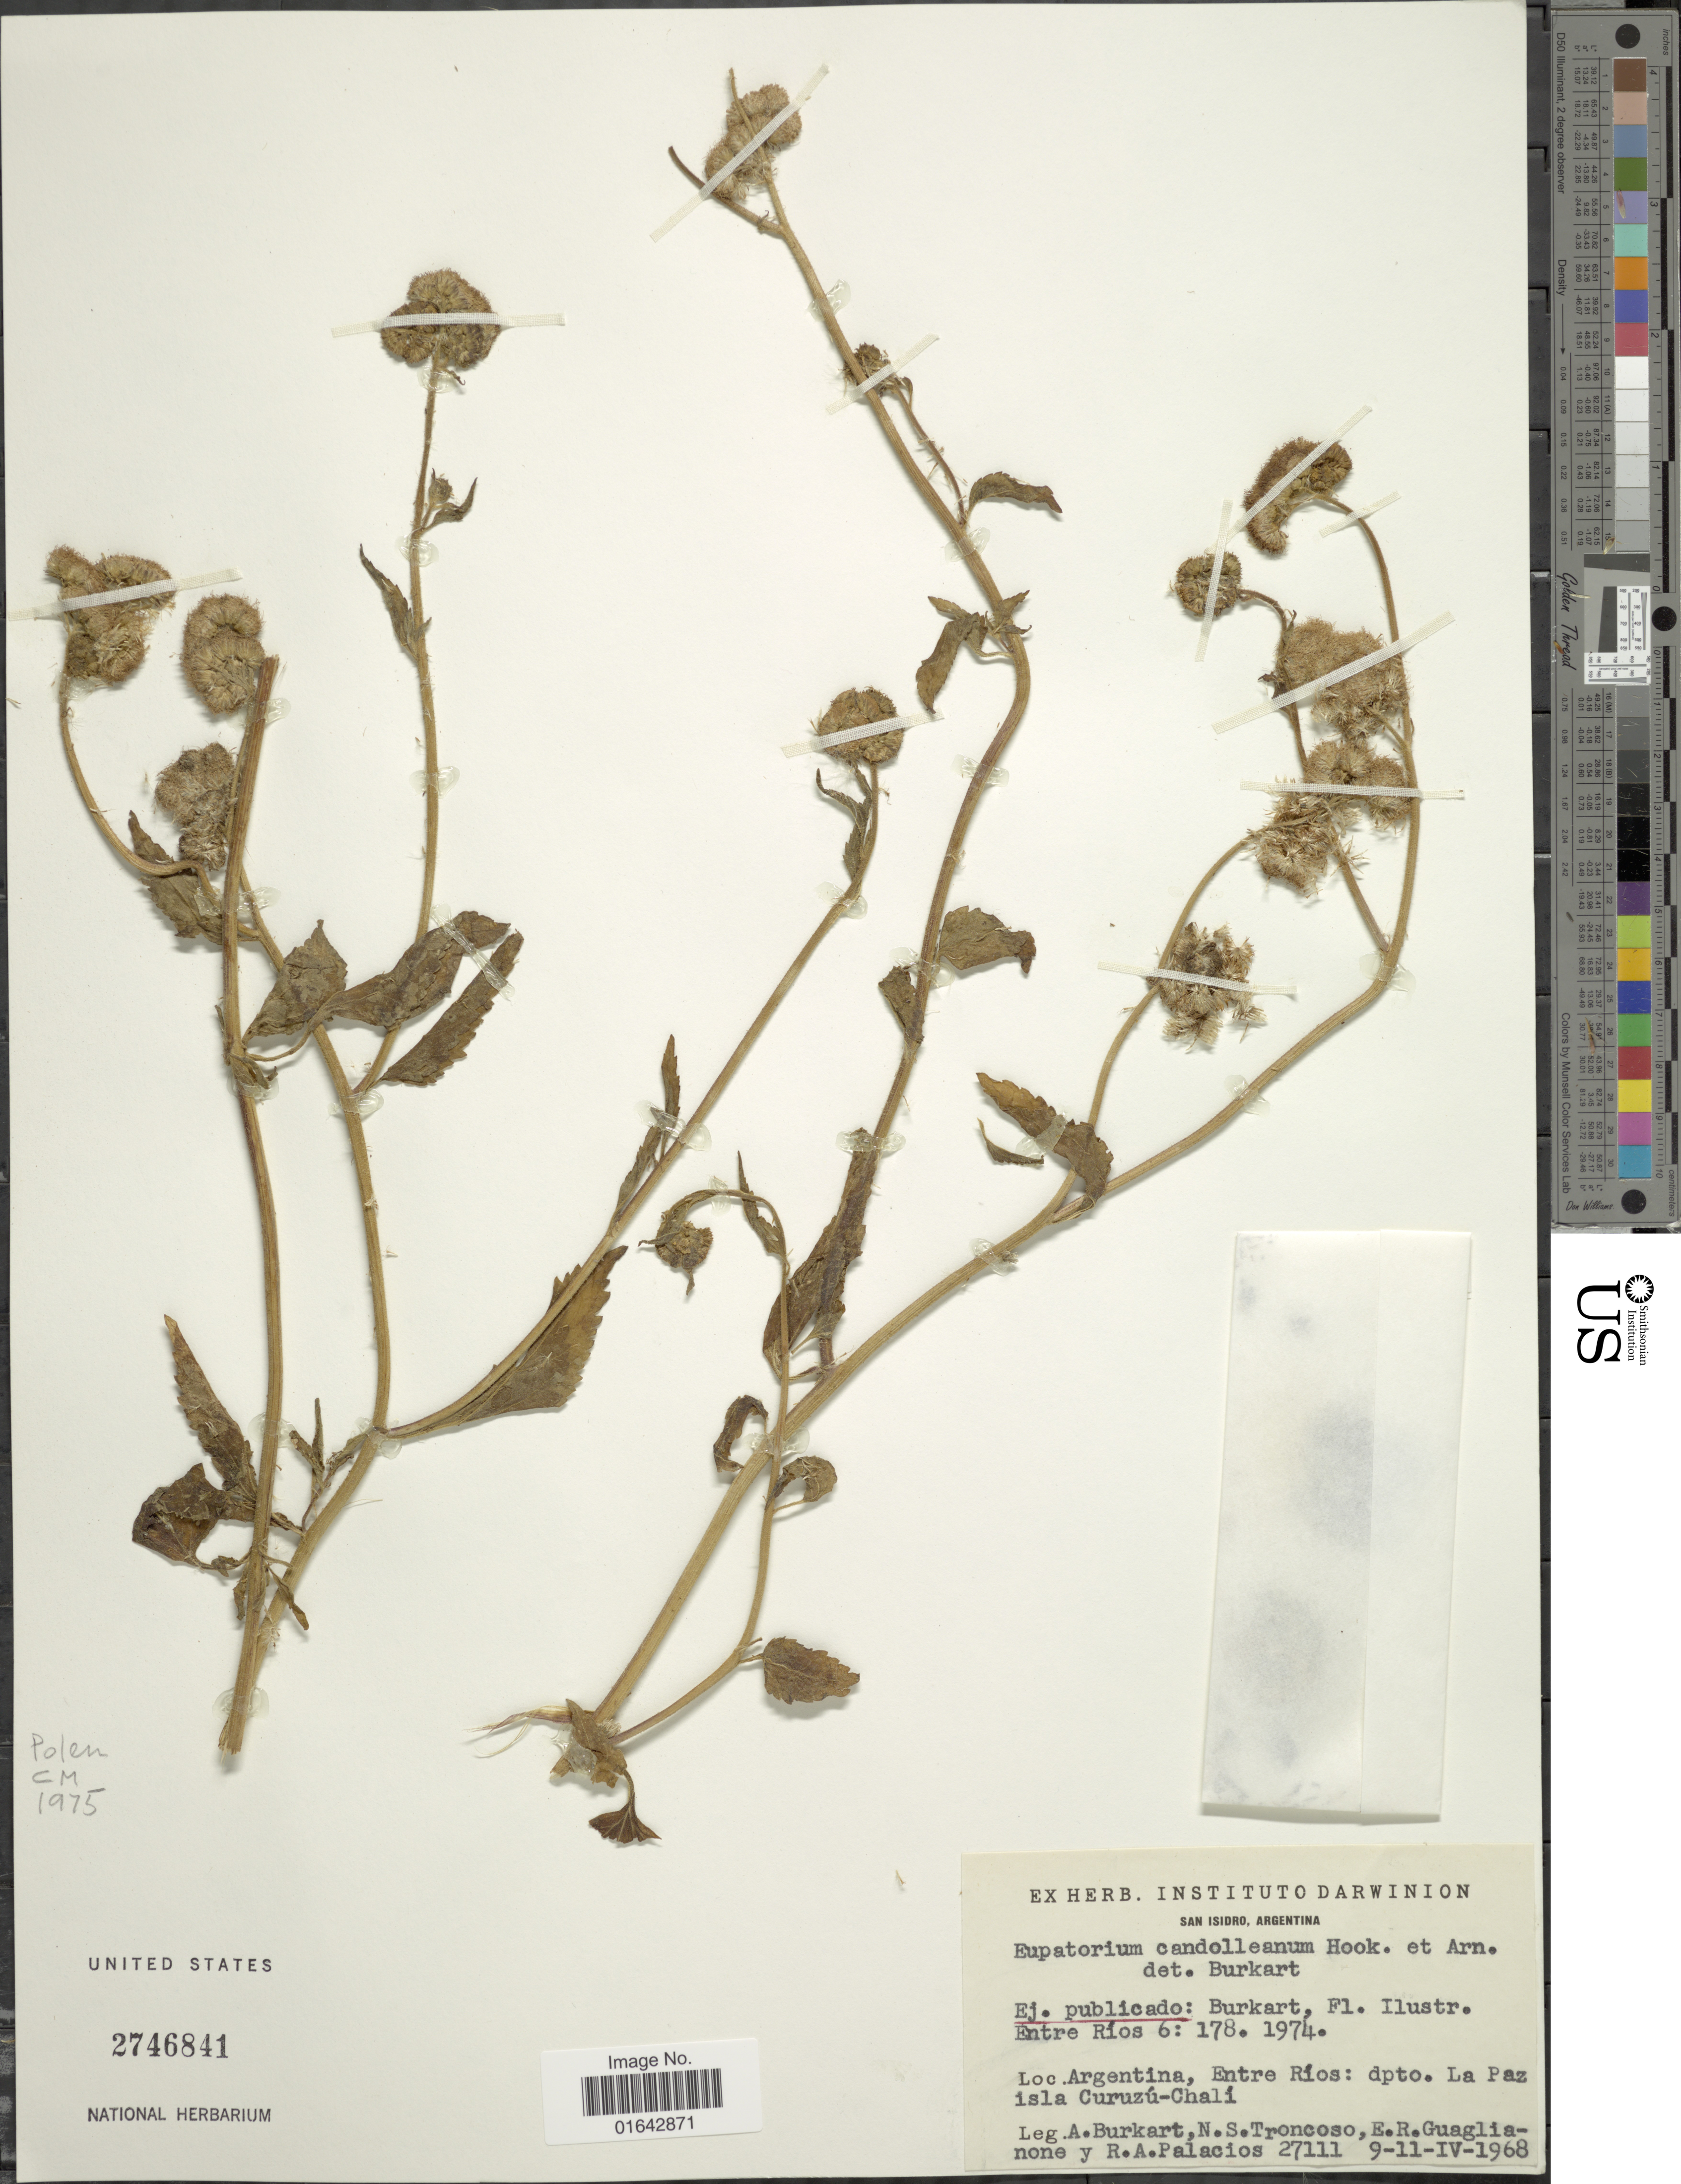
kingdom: Plantae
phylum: Tracheophyta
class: Magnoliopsida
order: Asterales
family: Asteraceae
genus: Barrosoa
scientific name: Barrosoa candolleana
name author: (Hook. & Arn.) R.M. King & H. Rob.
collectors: A. E. Burkart, N. Troncoso, E. R. Guaglianone & R. Palacios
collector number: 27111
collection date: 1968-04-09/1968-04-11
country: Argentina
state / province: Entre Rios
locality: Argentina, Entre Ríos: dpto. La Paz isla Curuzú-Chali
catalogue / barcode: US 2746841